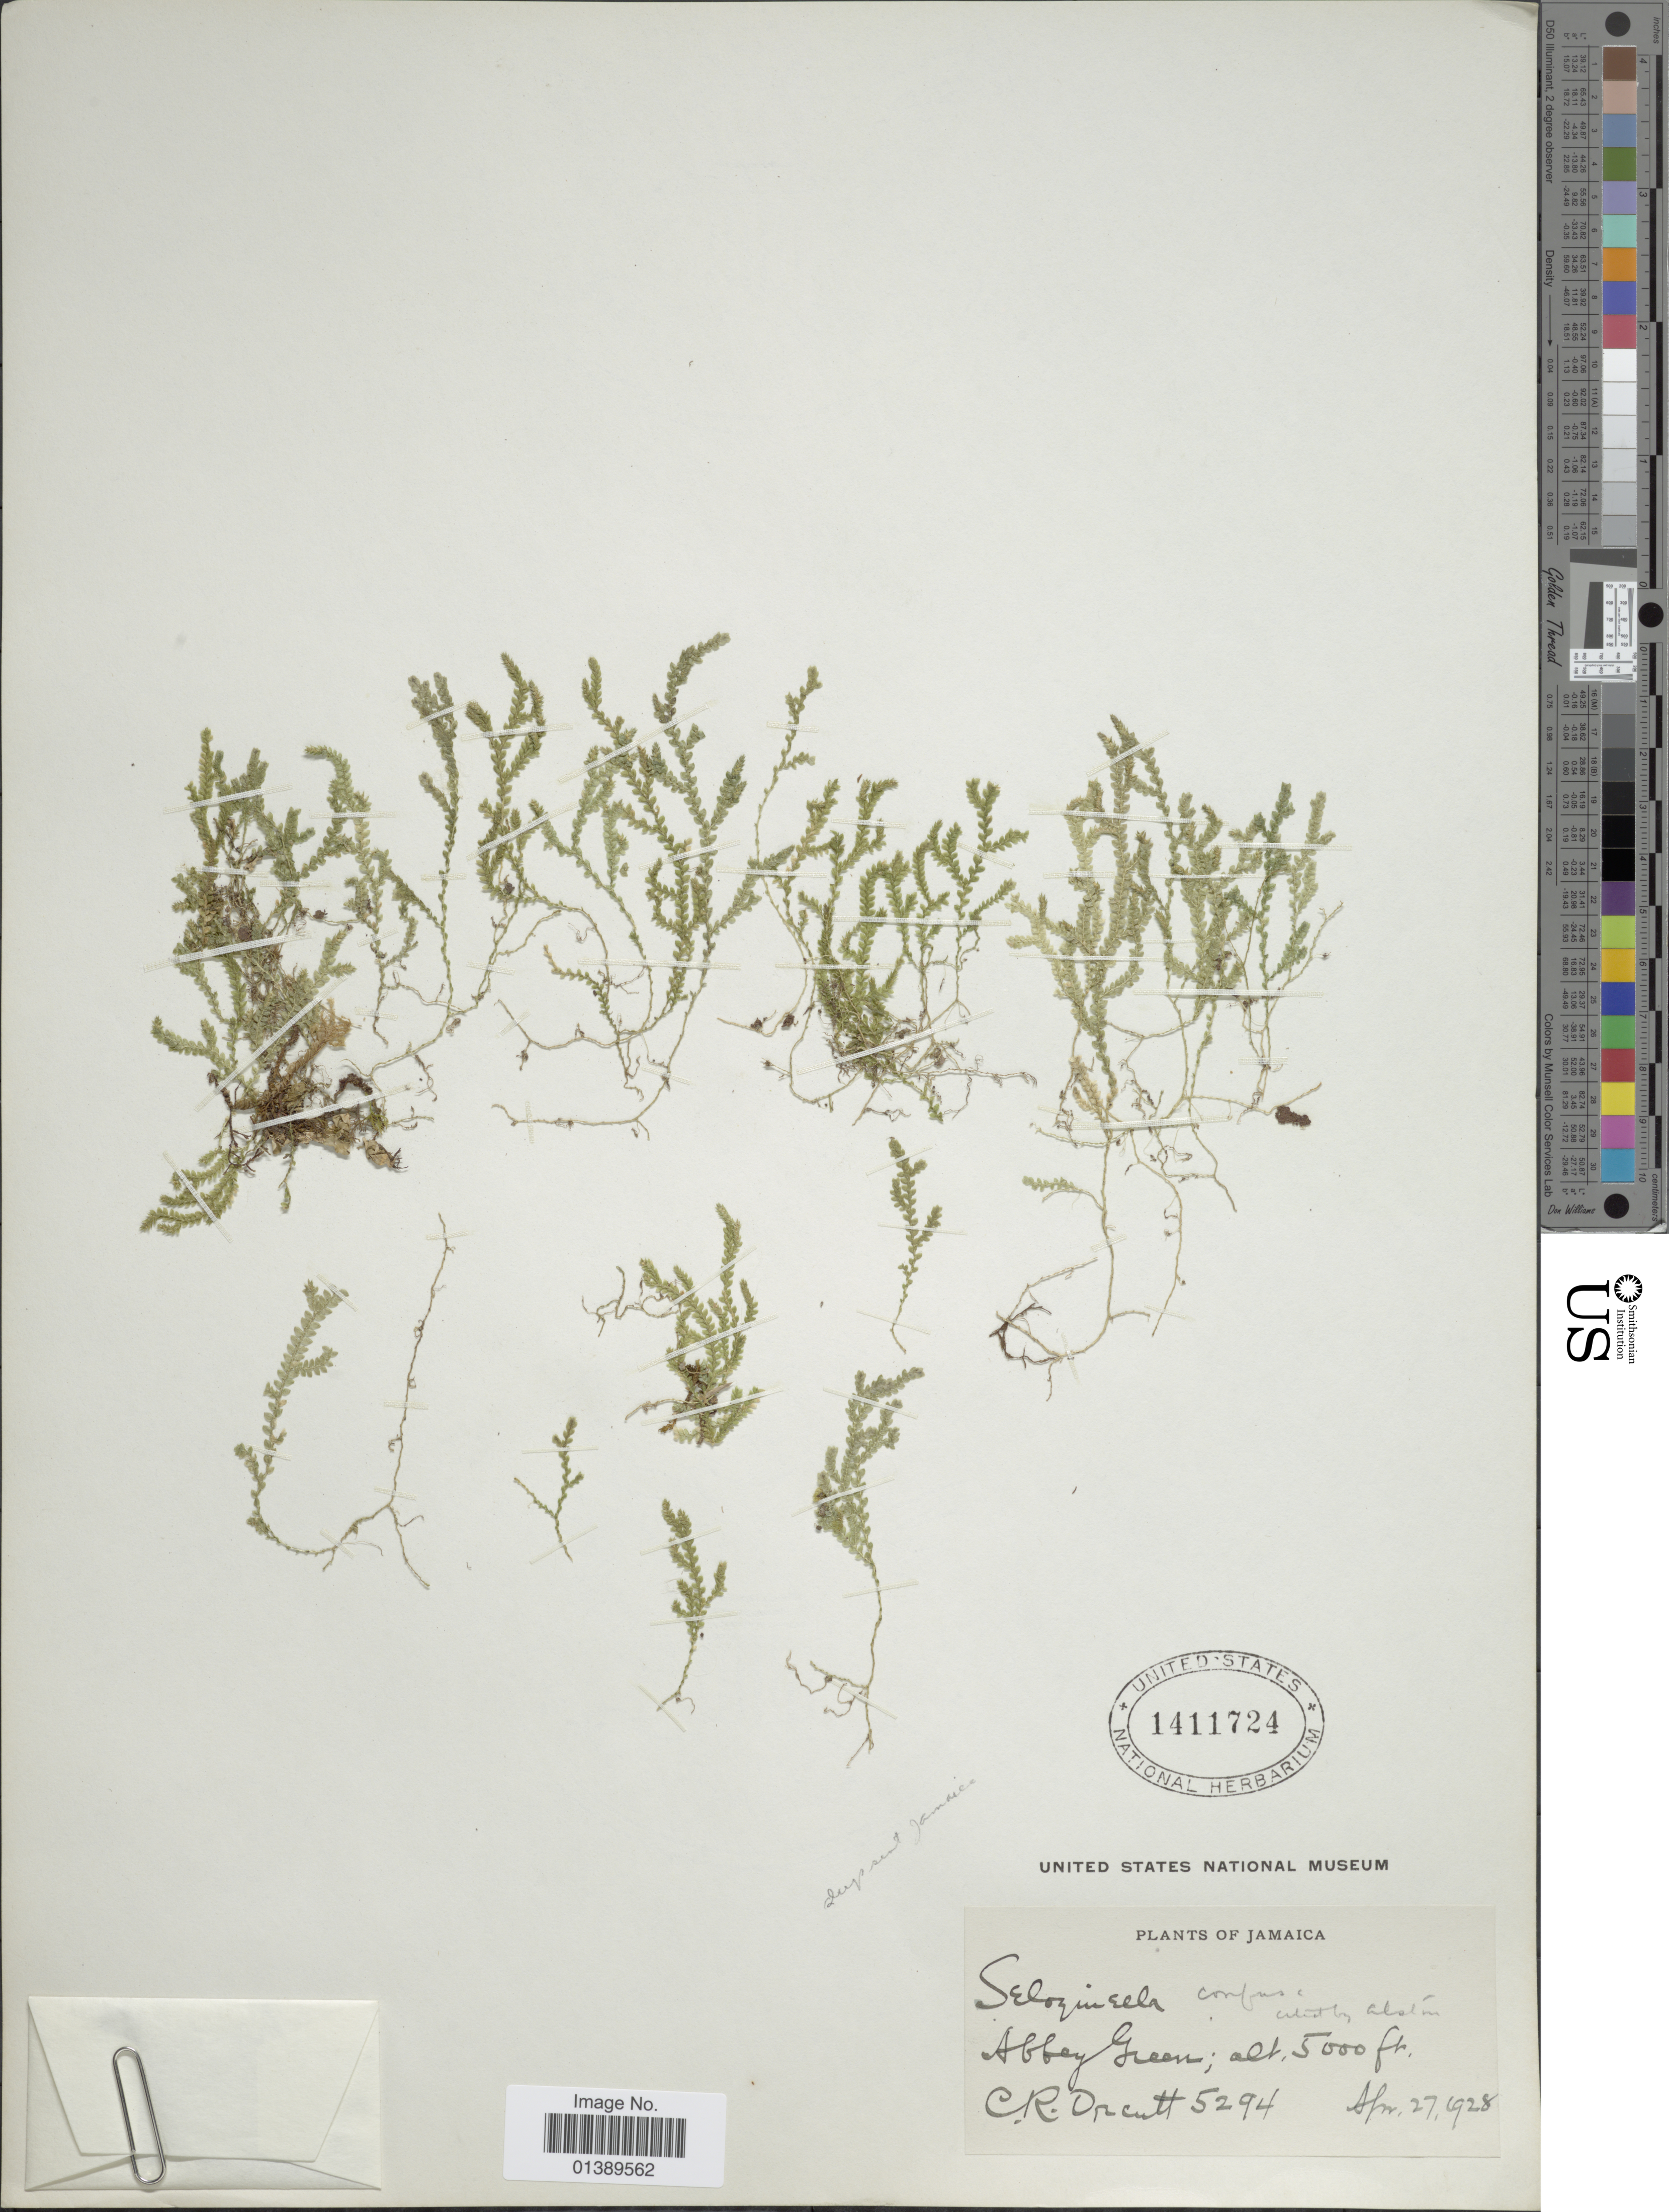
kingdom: Plantae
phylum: Tracheophyta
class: Lycopodiopsida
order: Selaginellales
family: Selaginellaceae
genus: Selaginella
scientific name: Selaginella confusa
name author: Spring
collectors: C. R. Orcutt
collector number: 5294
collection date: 1928-04-27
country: Jamaica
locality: Abbey Green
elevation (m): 1524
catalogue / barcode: US 1411724